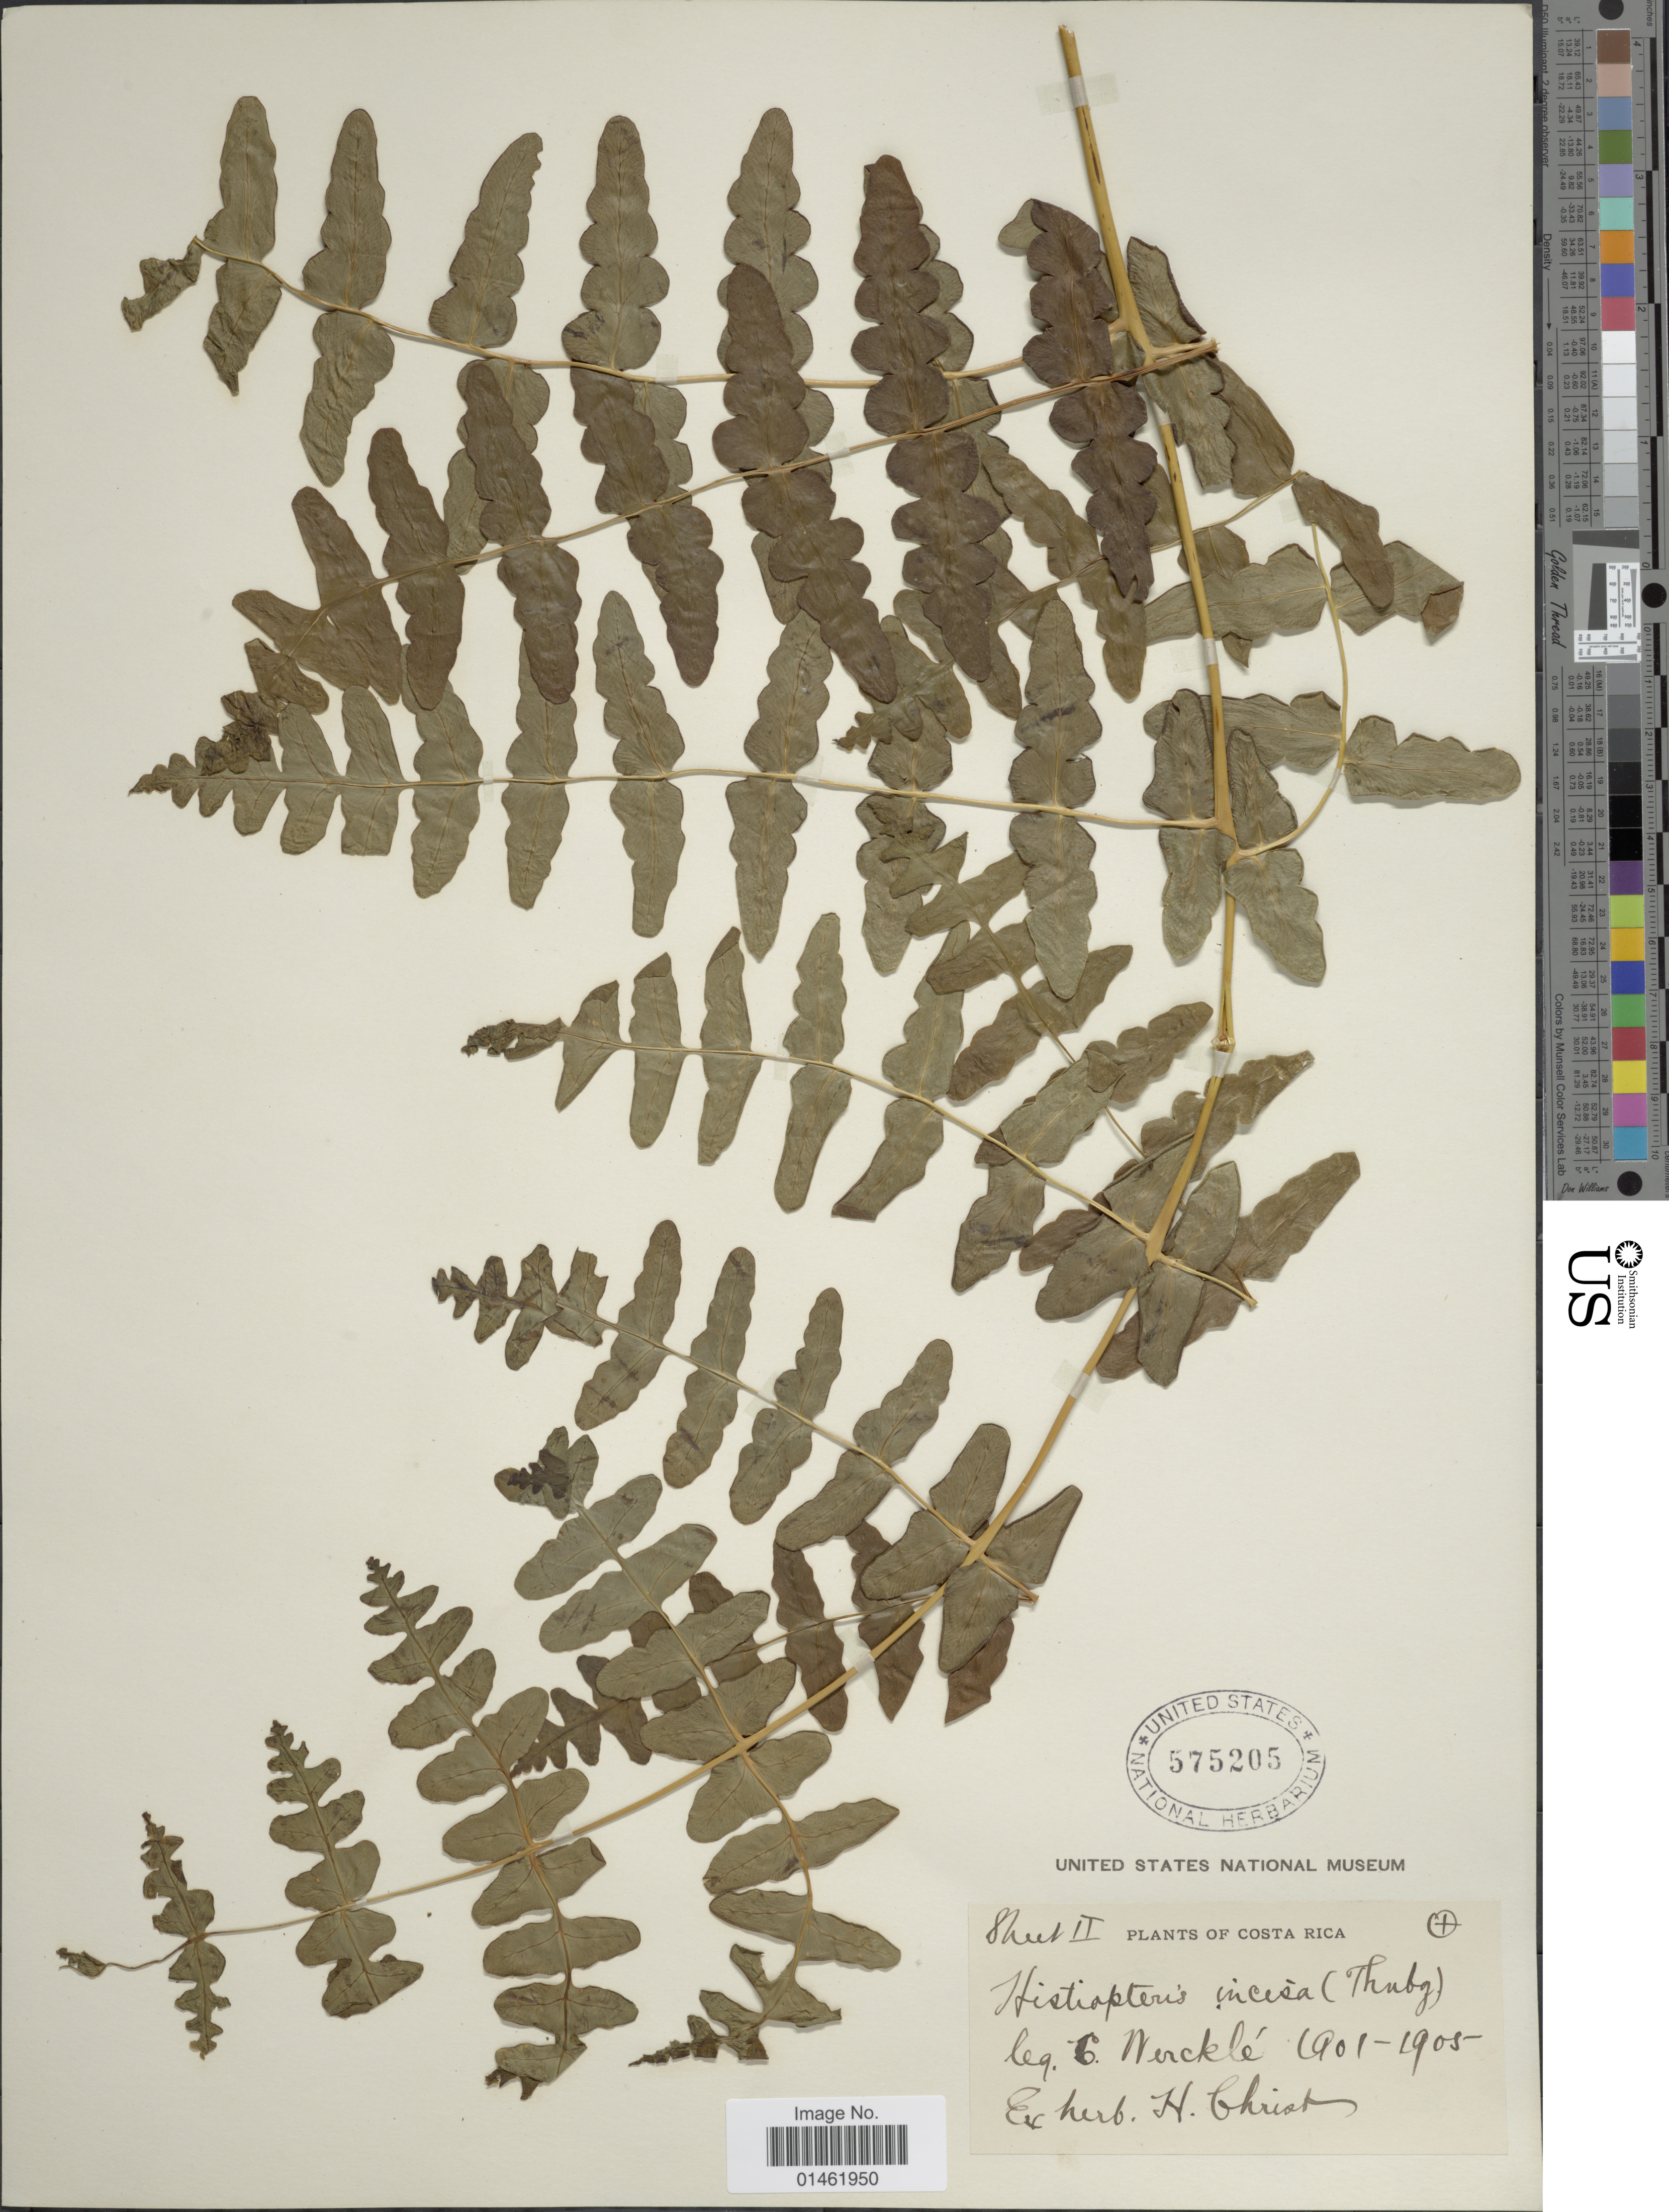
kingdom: Plantae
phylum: Tracheophyta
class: Polypodiopsida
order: Polypodiales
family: Dennstaedtiaceae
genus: Histiopteris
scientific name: Histiopteris incisa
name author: (Thunb.) J. Sm.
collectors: C. Wercklé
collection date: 1901/1905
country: Costa Rica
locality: Costa Rica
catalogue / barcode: US 575205